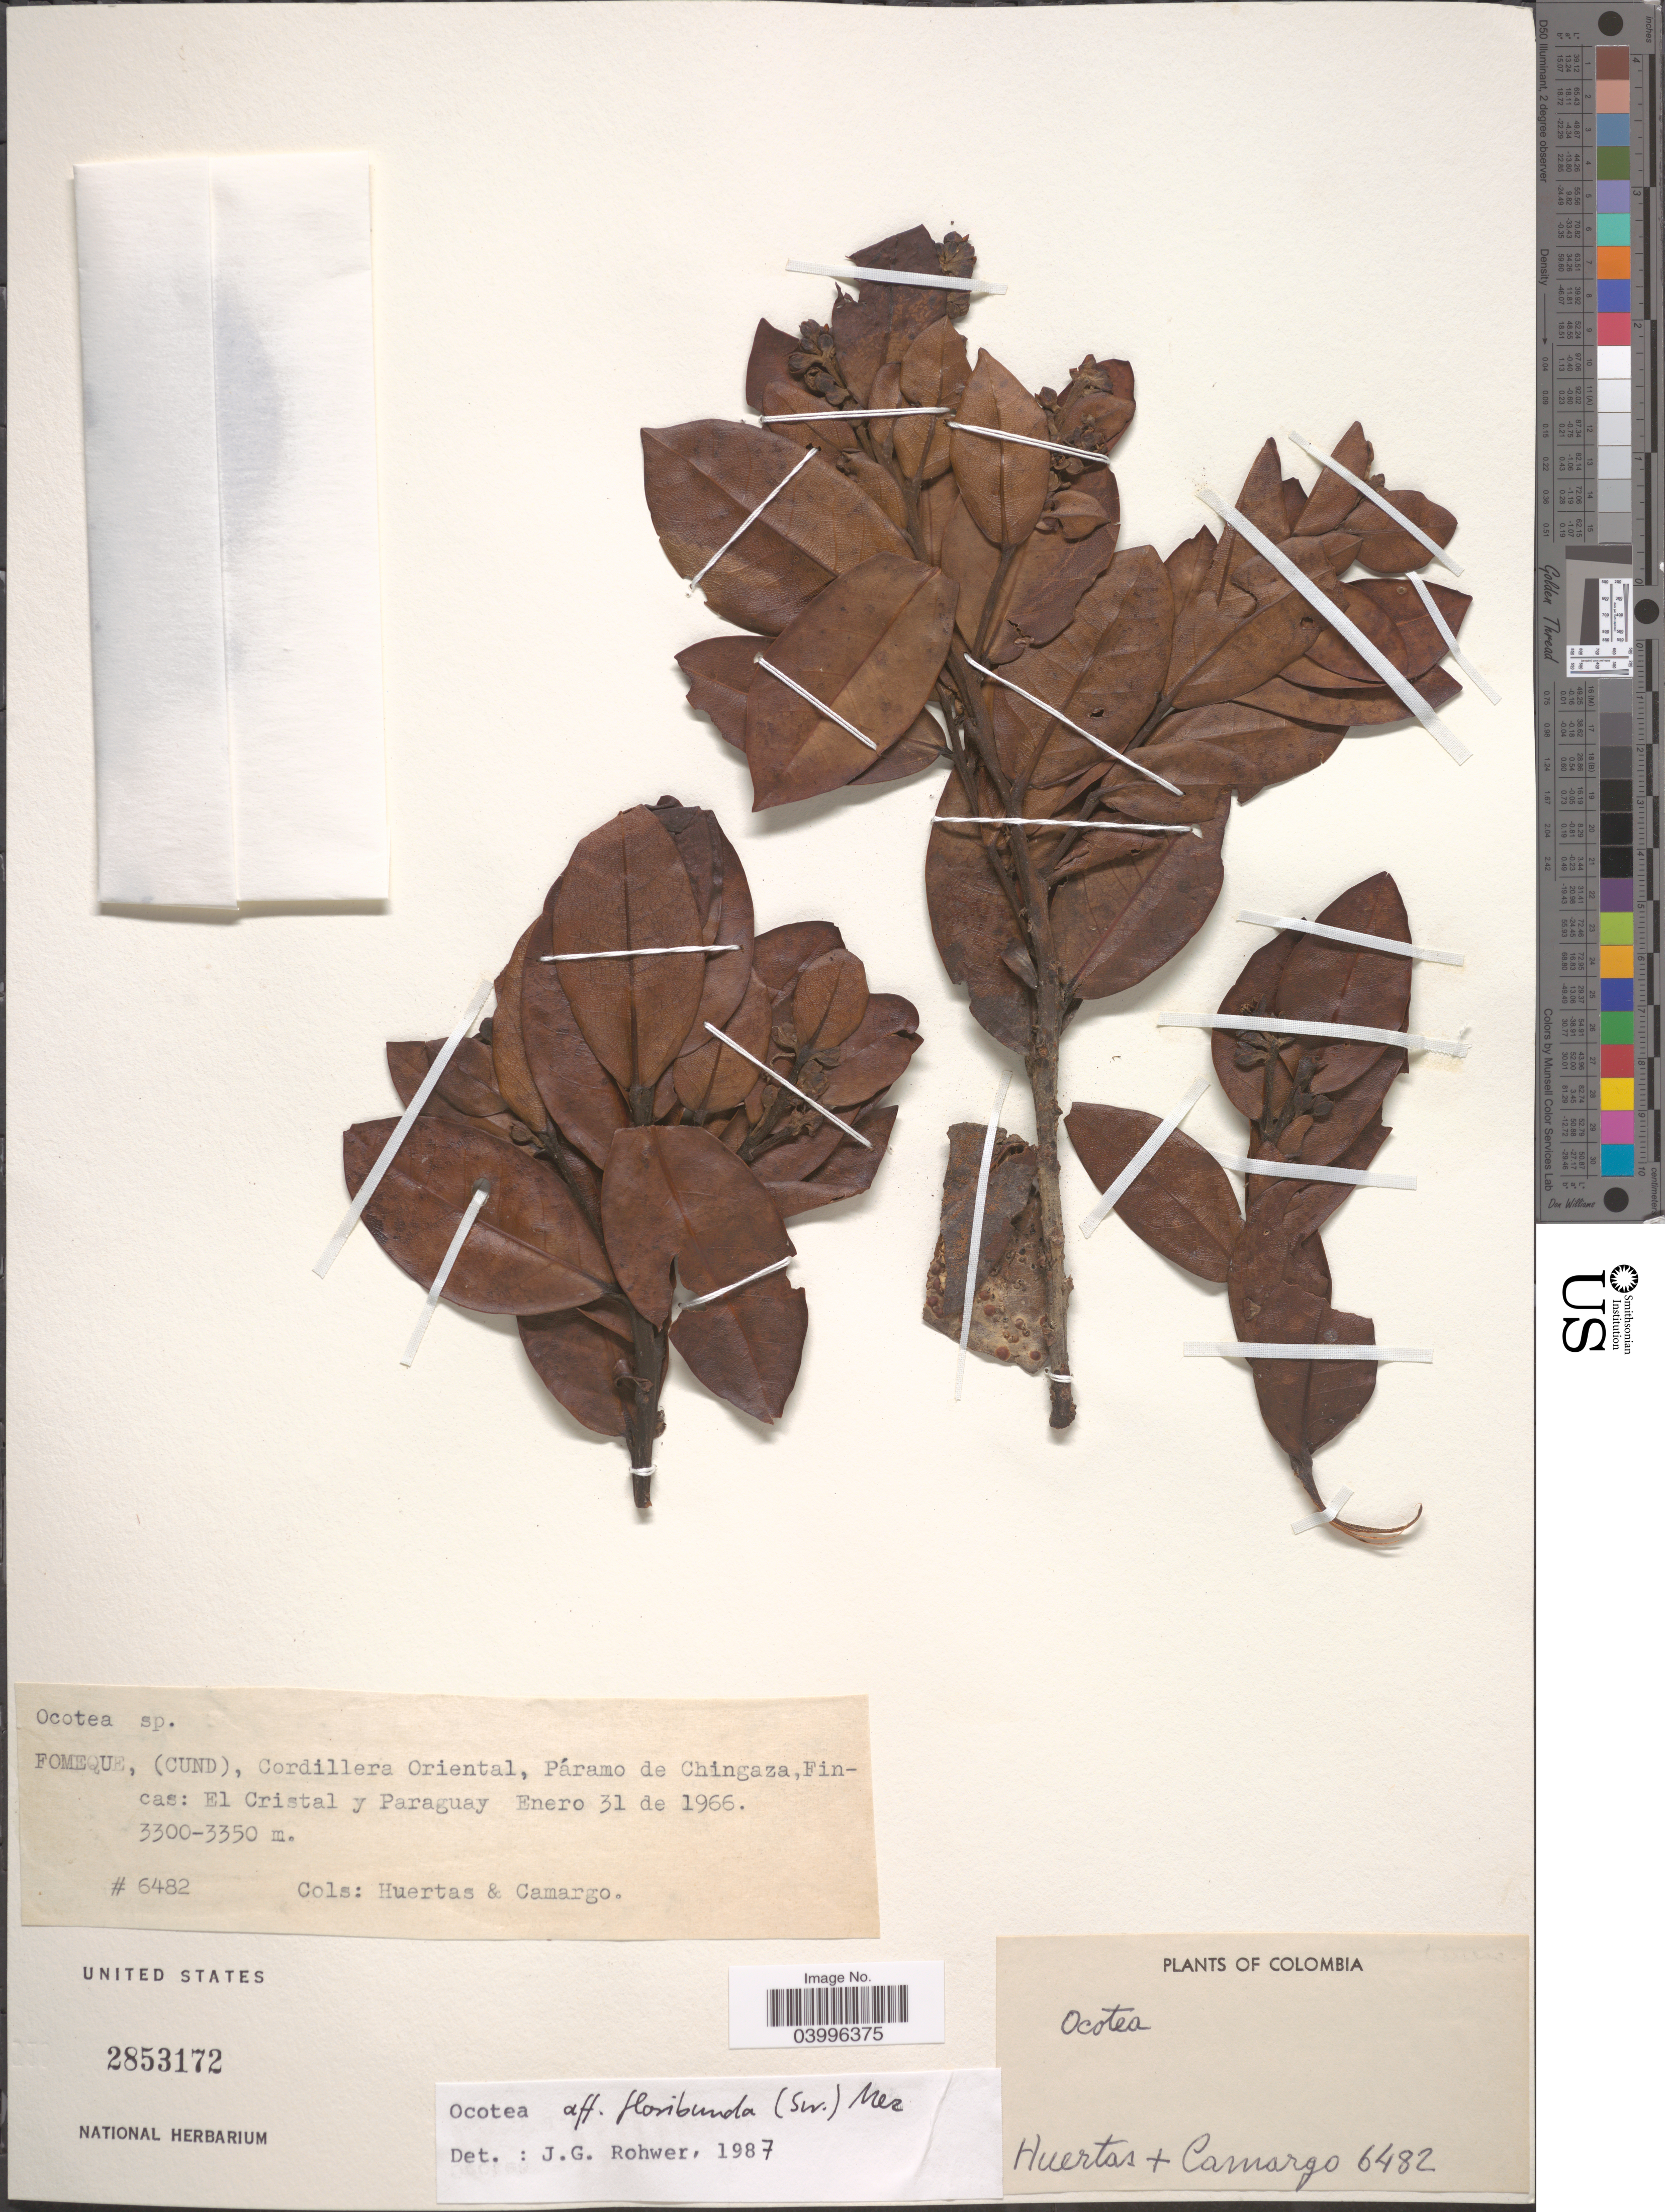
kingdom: Plantae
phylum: Tracheophyta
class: Magnoliopsida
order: Laurales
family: Lauraceae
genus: Ocotea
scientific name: Ocotea floribunda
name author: (Sw.) Mez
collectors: Huertas & -. Camargo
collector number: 6482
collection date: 1966-01-31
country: Colombia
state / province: Cundinamarca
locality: FOMEQUE, (CUND), Cordillera Oriental, Páramo de Chingaza, Fincas: El Cristal y Paraguay.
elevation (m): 3300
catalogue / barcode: US 2853172